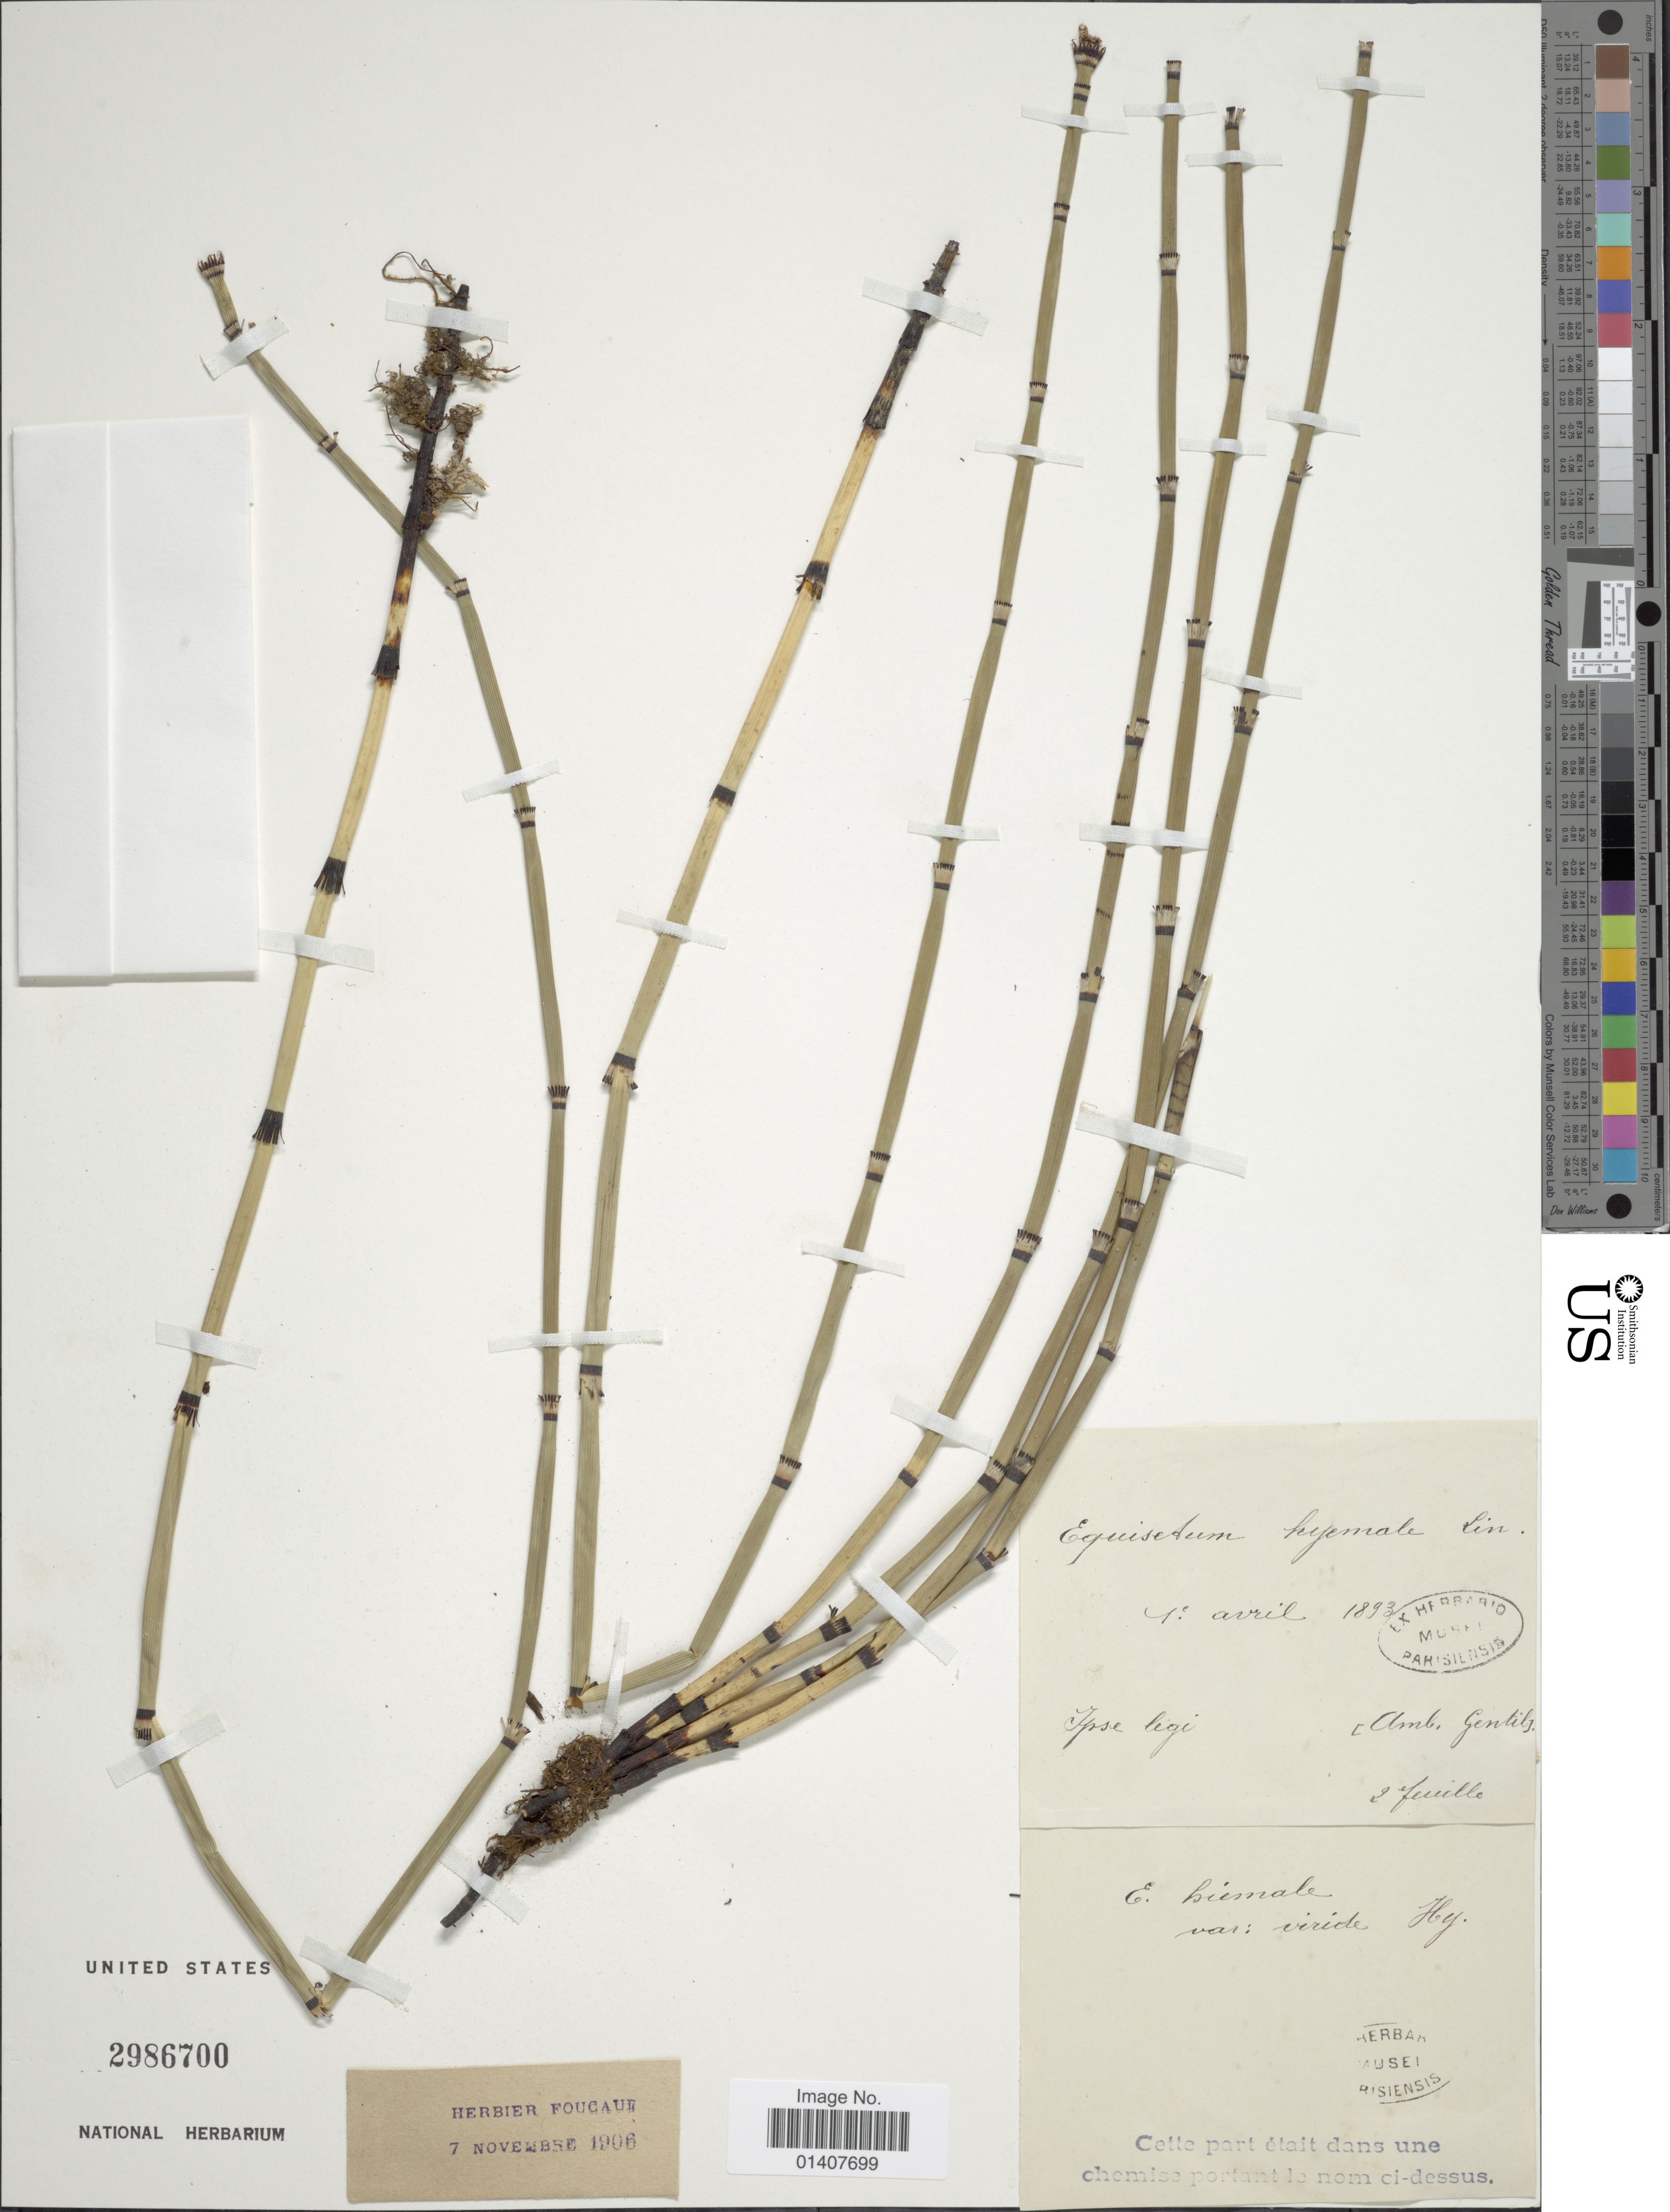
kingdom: Plantae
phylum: Tracheophyta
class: Polypodiopsida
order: Equisetales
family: Equisetaceae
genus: Equisetum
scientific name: Equisetum hyemale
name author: L.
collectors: A. Gentil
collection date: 1893-04-01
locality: Amb. Gentils [interpreted]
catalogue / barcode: US 2986700